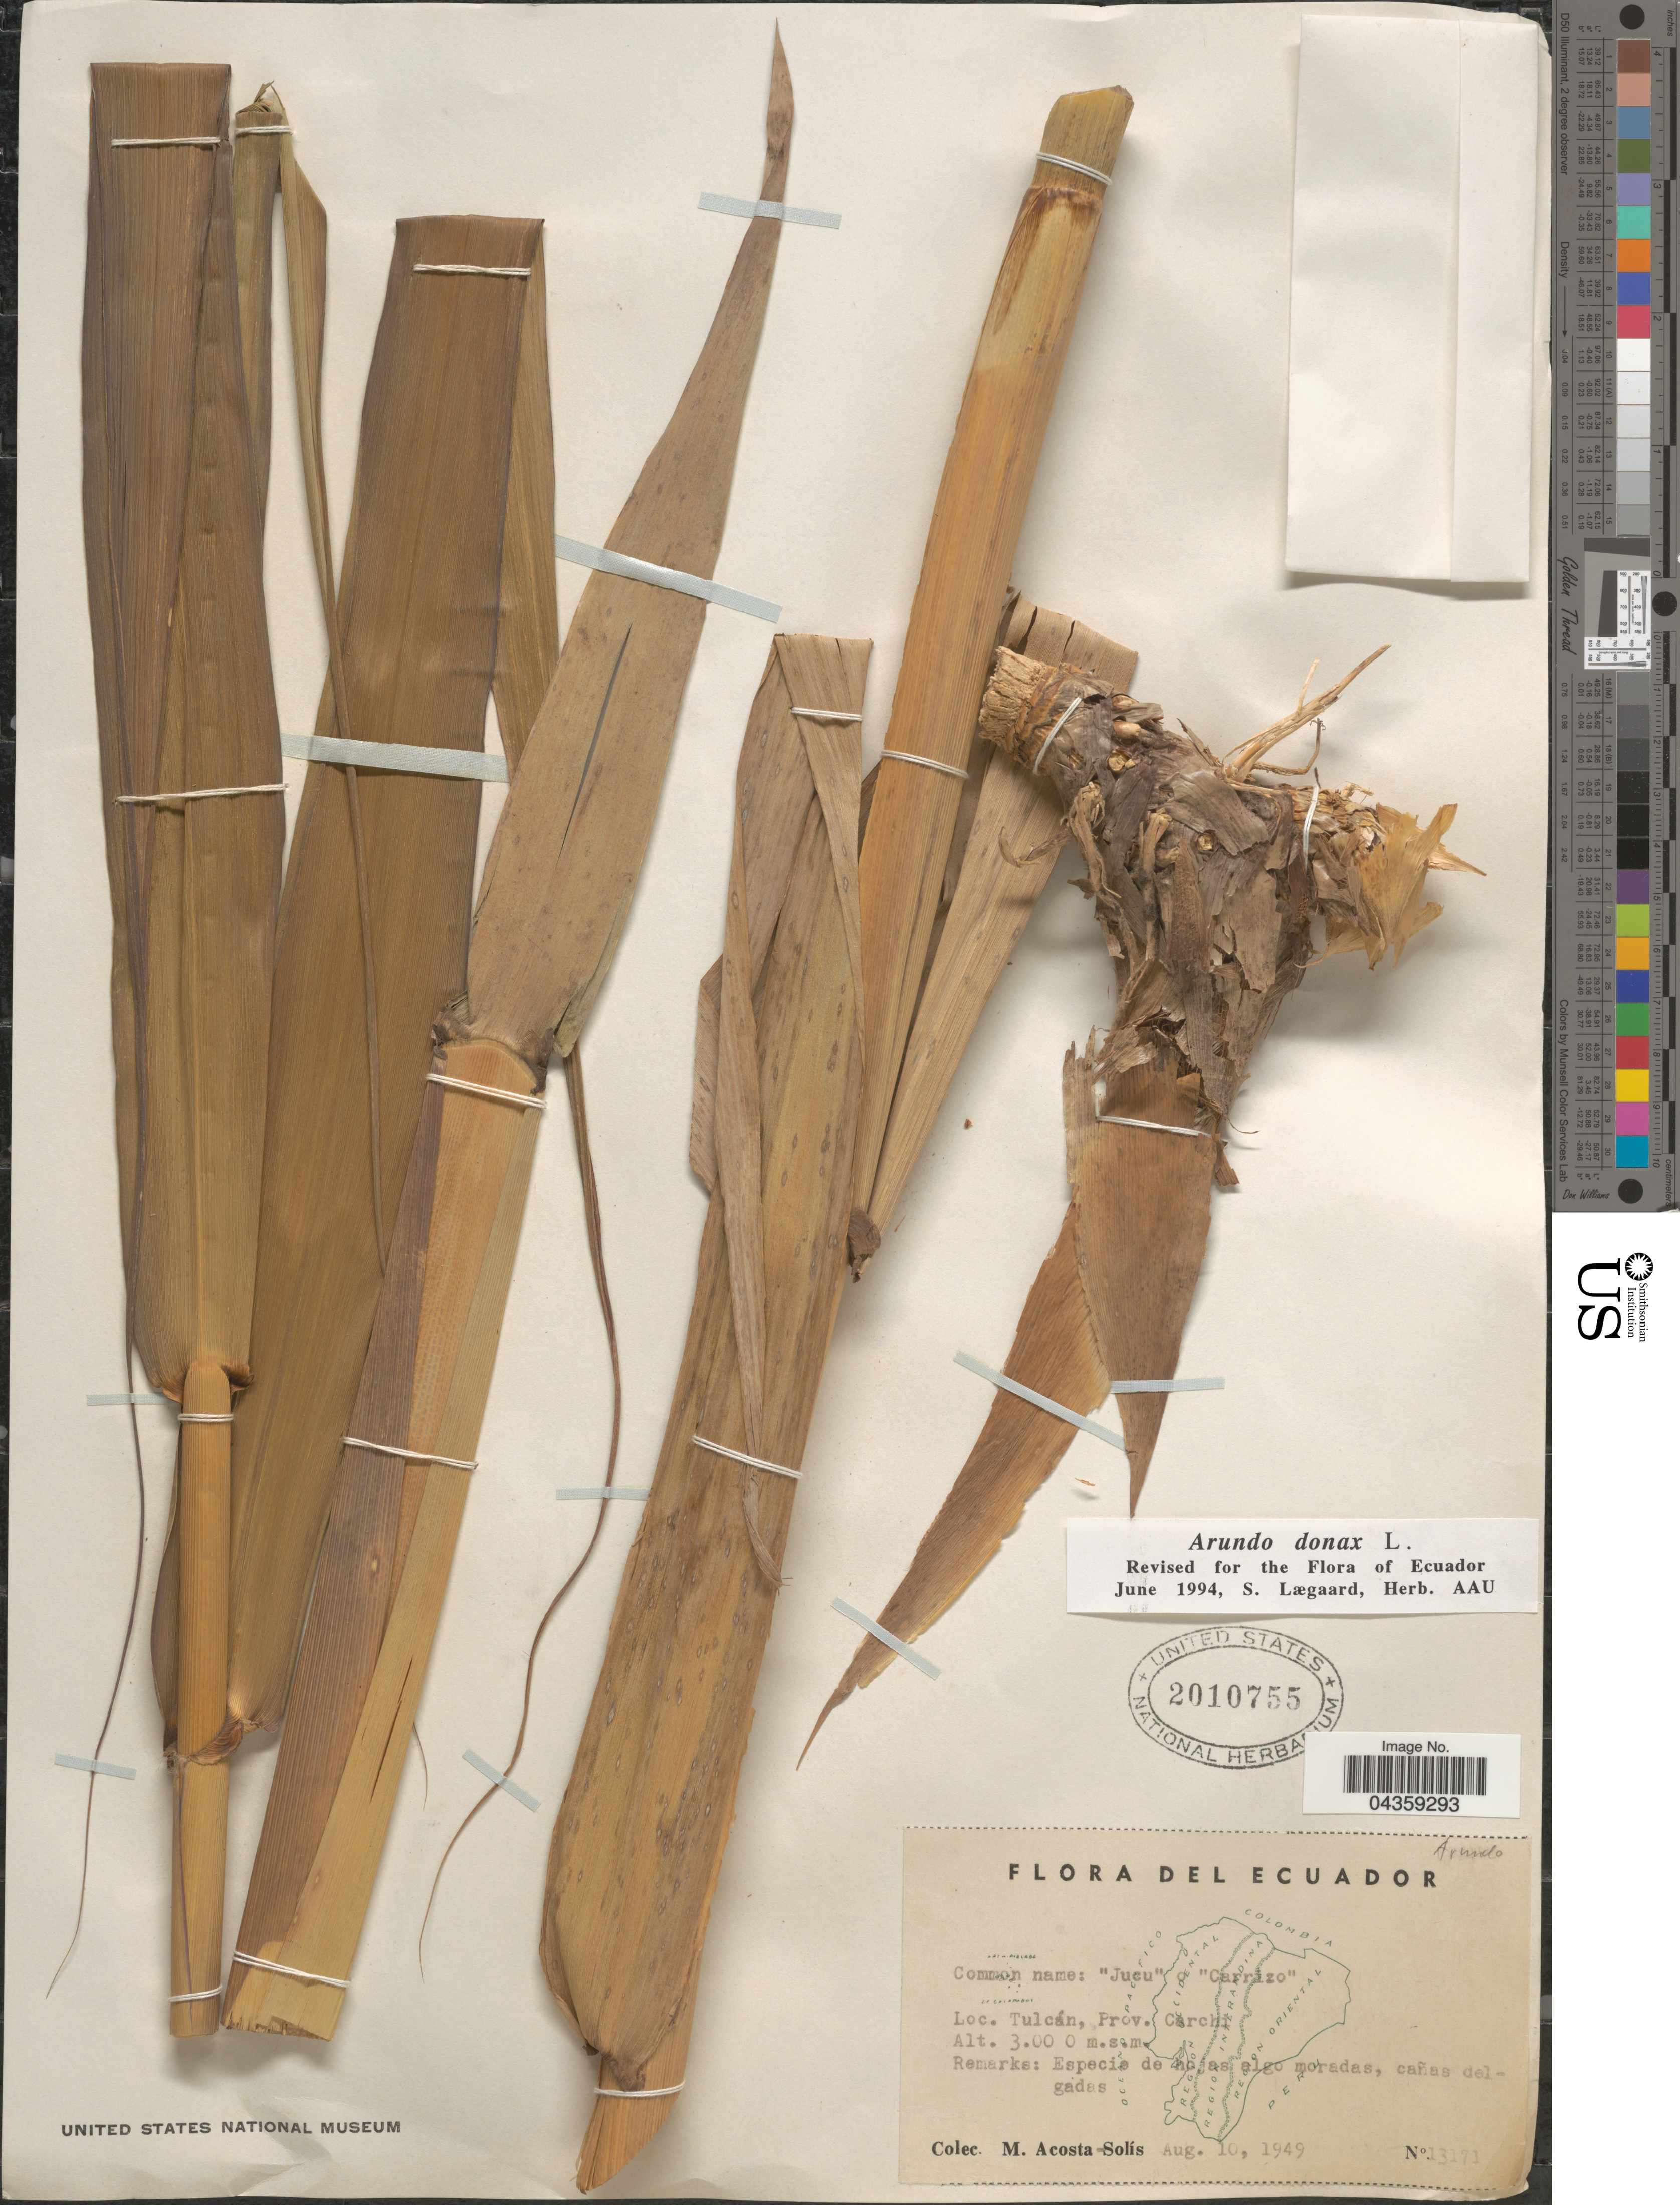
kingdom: Plantae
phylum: Tracheophyta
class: Liliopsida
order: Poales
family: Poaceae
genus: Arundo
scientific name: Arundo donax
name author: L.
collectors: M. Acosta Solis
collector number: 13171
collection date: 1949-08-10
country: Ecuador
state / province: Carchi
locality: Tulcán.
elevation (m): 3000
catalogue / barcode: US 2010755